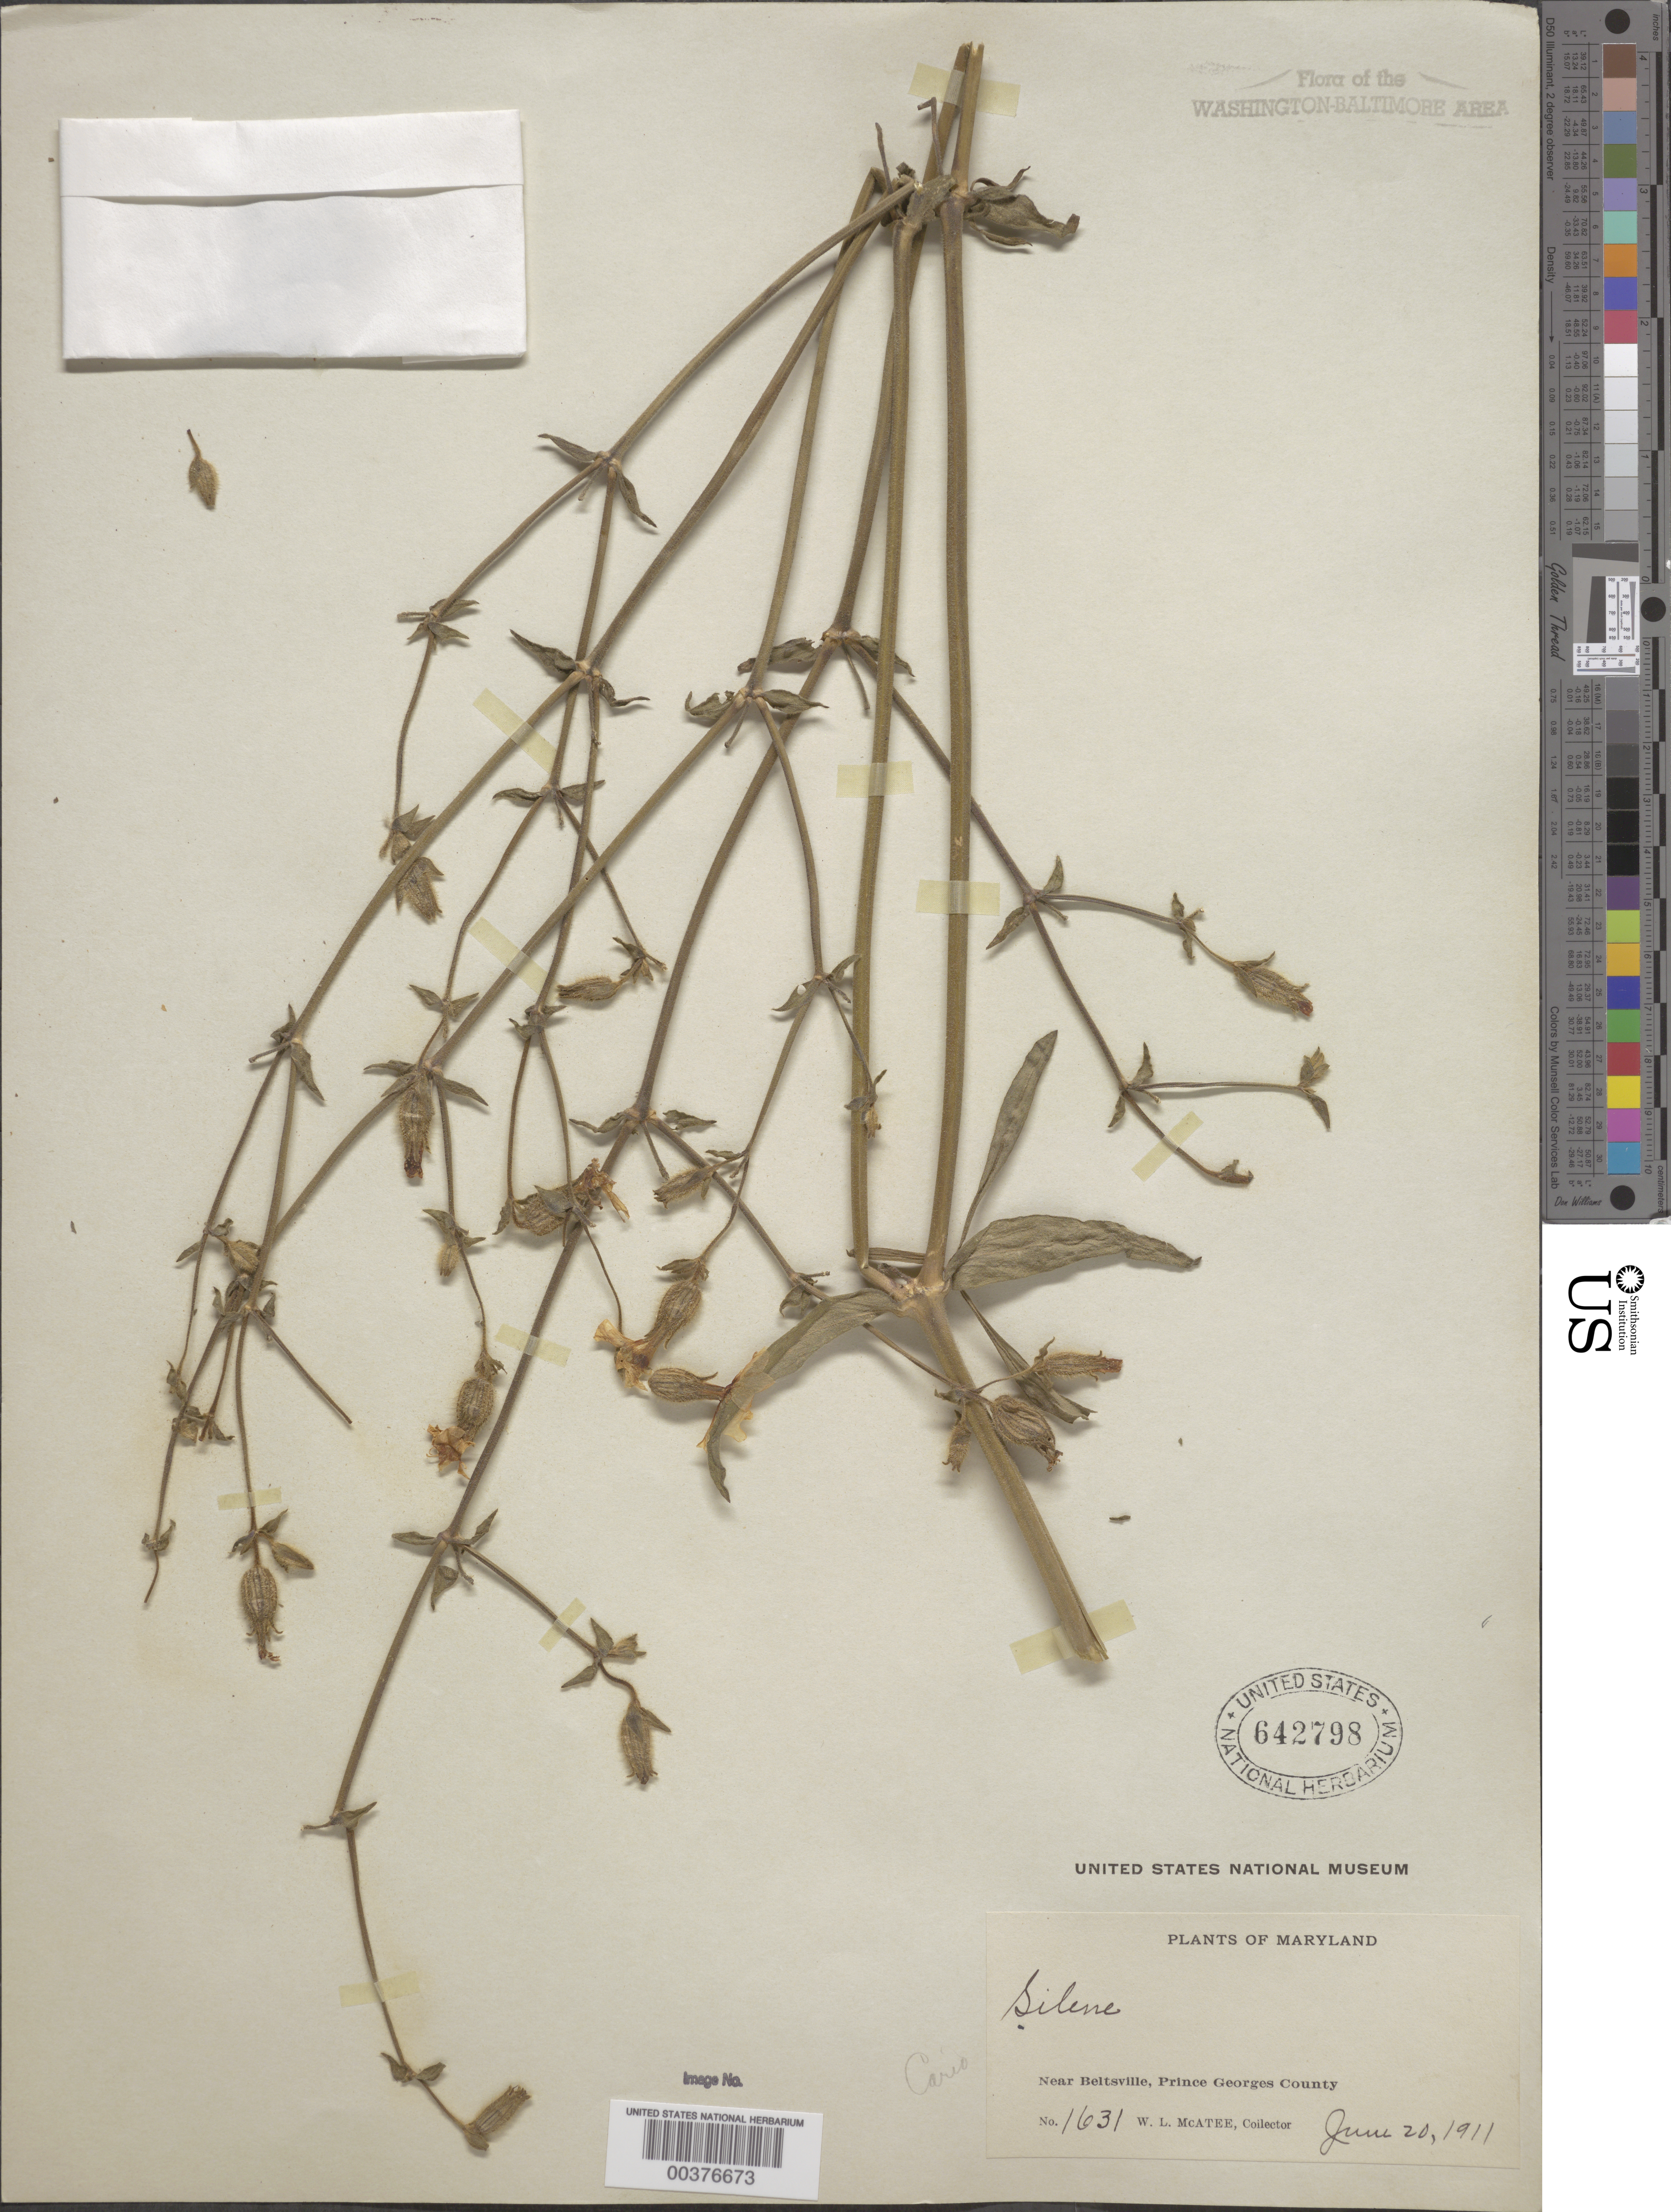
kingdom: Plantae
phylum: Tracheophyta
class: Magnoliopsida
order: Caryophyllales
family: Caryophyllaceae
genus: Silene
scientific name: Silene noctiflora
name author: L.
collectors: W. McAtee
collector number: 1631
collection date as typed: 20 Jun 1911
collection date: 1911-06-20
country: United States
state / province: Maryland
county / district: Prince George's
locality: Beltsville vicinity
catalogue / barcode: US 642798